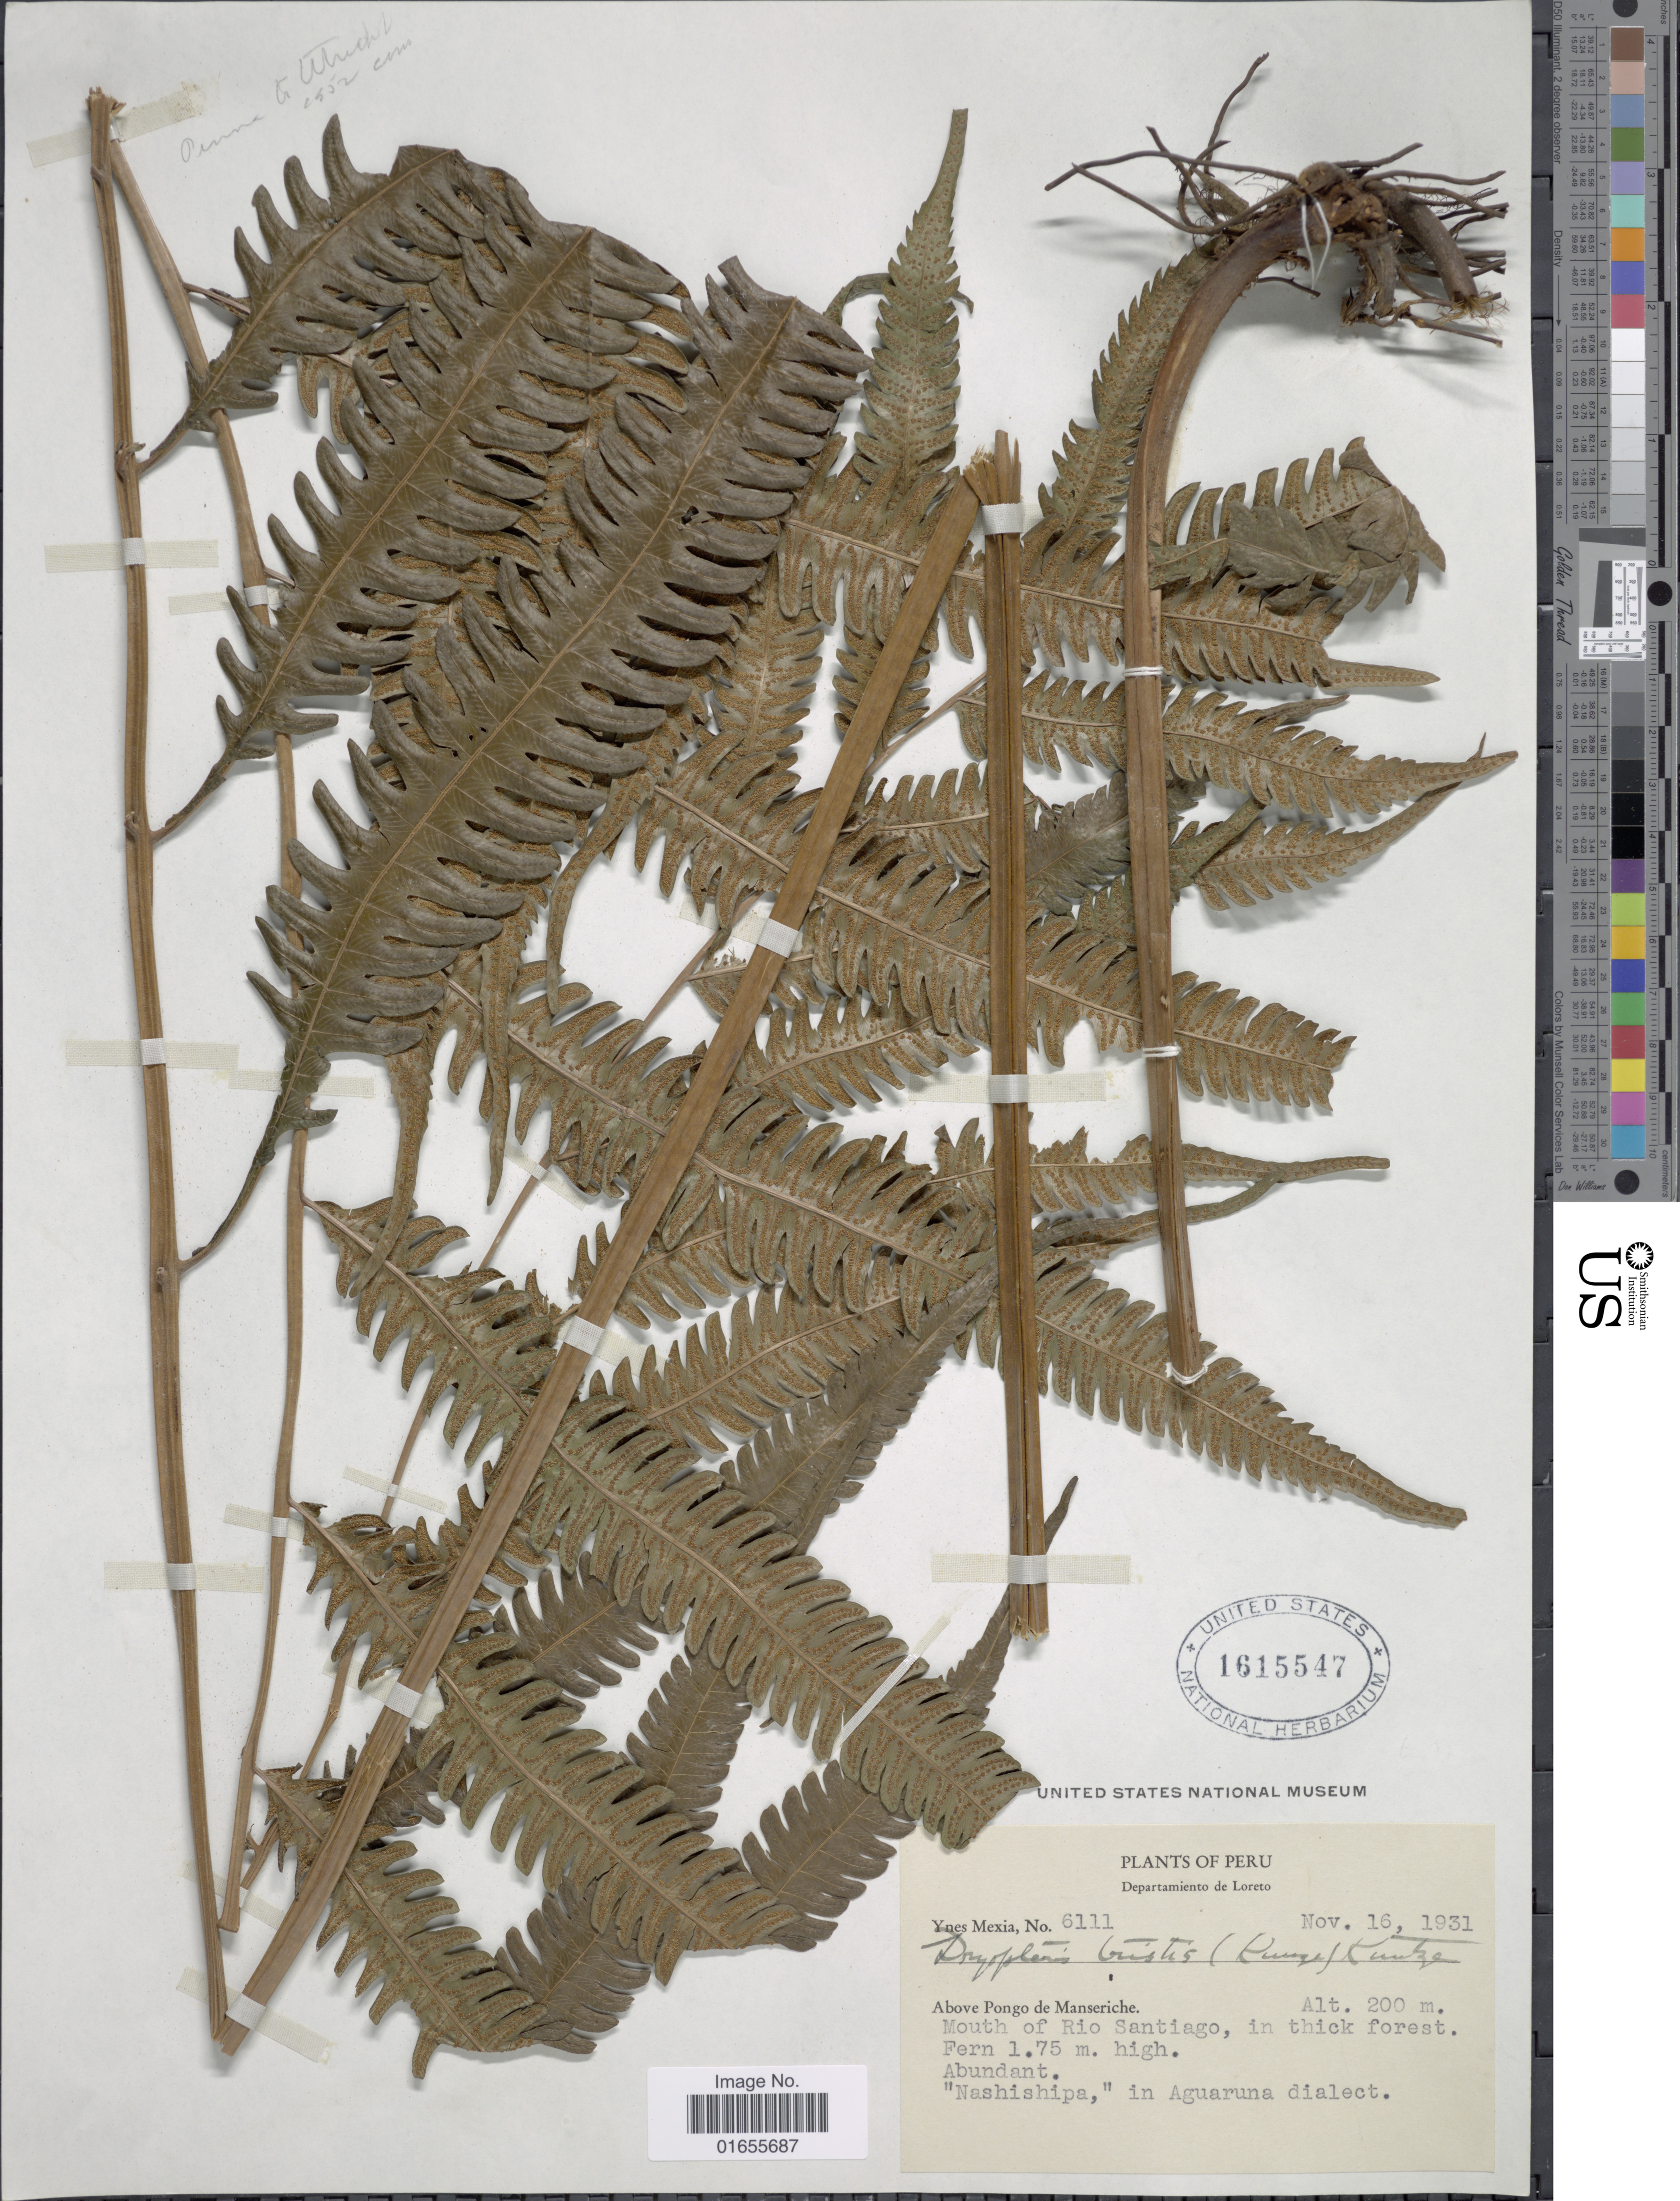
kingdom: Plantae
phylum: Tracheophyta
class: Polypodiopsida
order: Polypodiales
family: Thelypteridaceae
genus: Goniopteris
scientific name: Goniopteris tristis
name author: (Kuntze) Brade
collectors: Y. Mexia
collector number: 6111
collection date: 1931-11-16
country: Peru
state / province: Loreto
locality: Above Pongo de Manseriche, Mouth of Rio Santiago, in thick forest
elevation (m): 200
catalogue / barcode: US 1615547